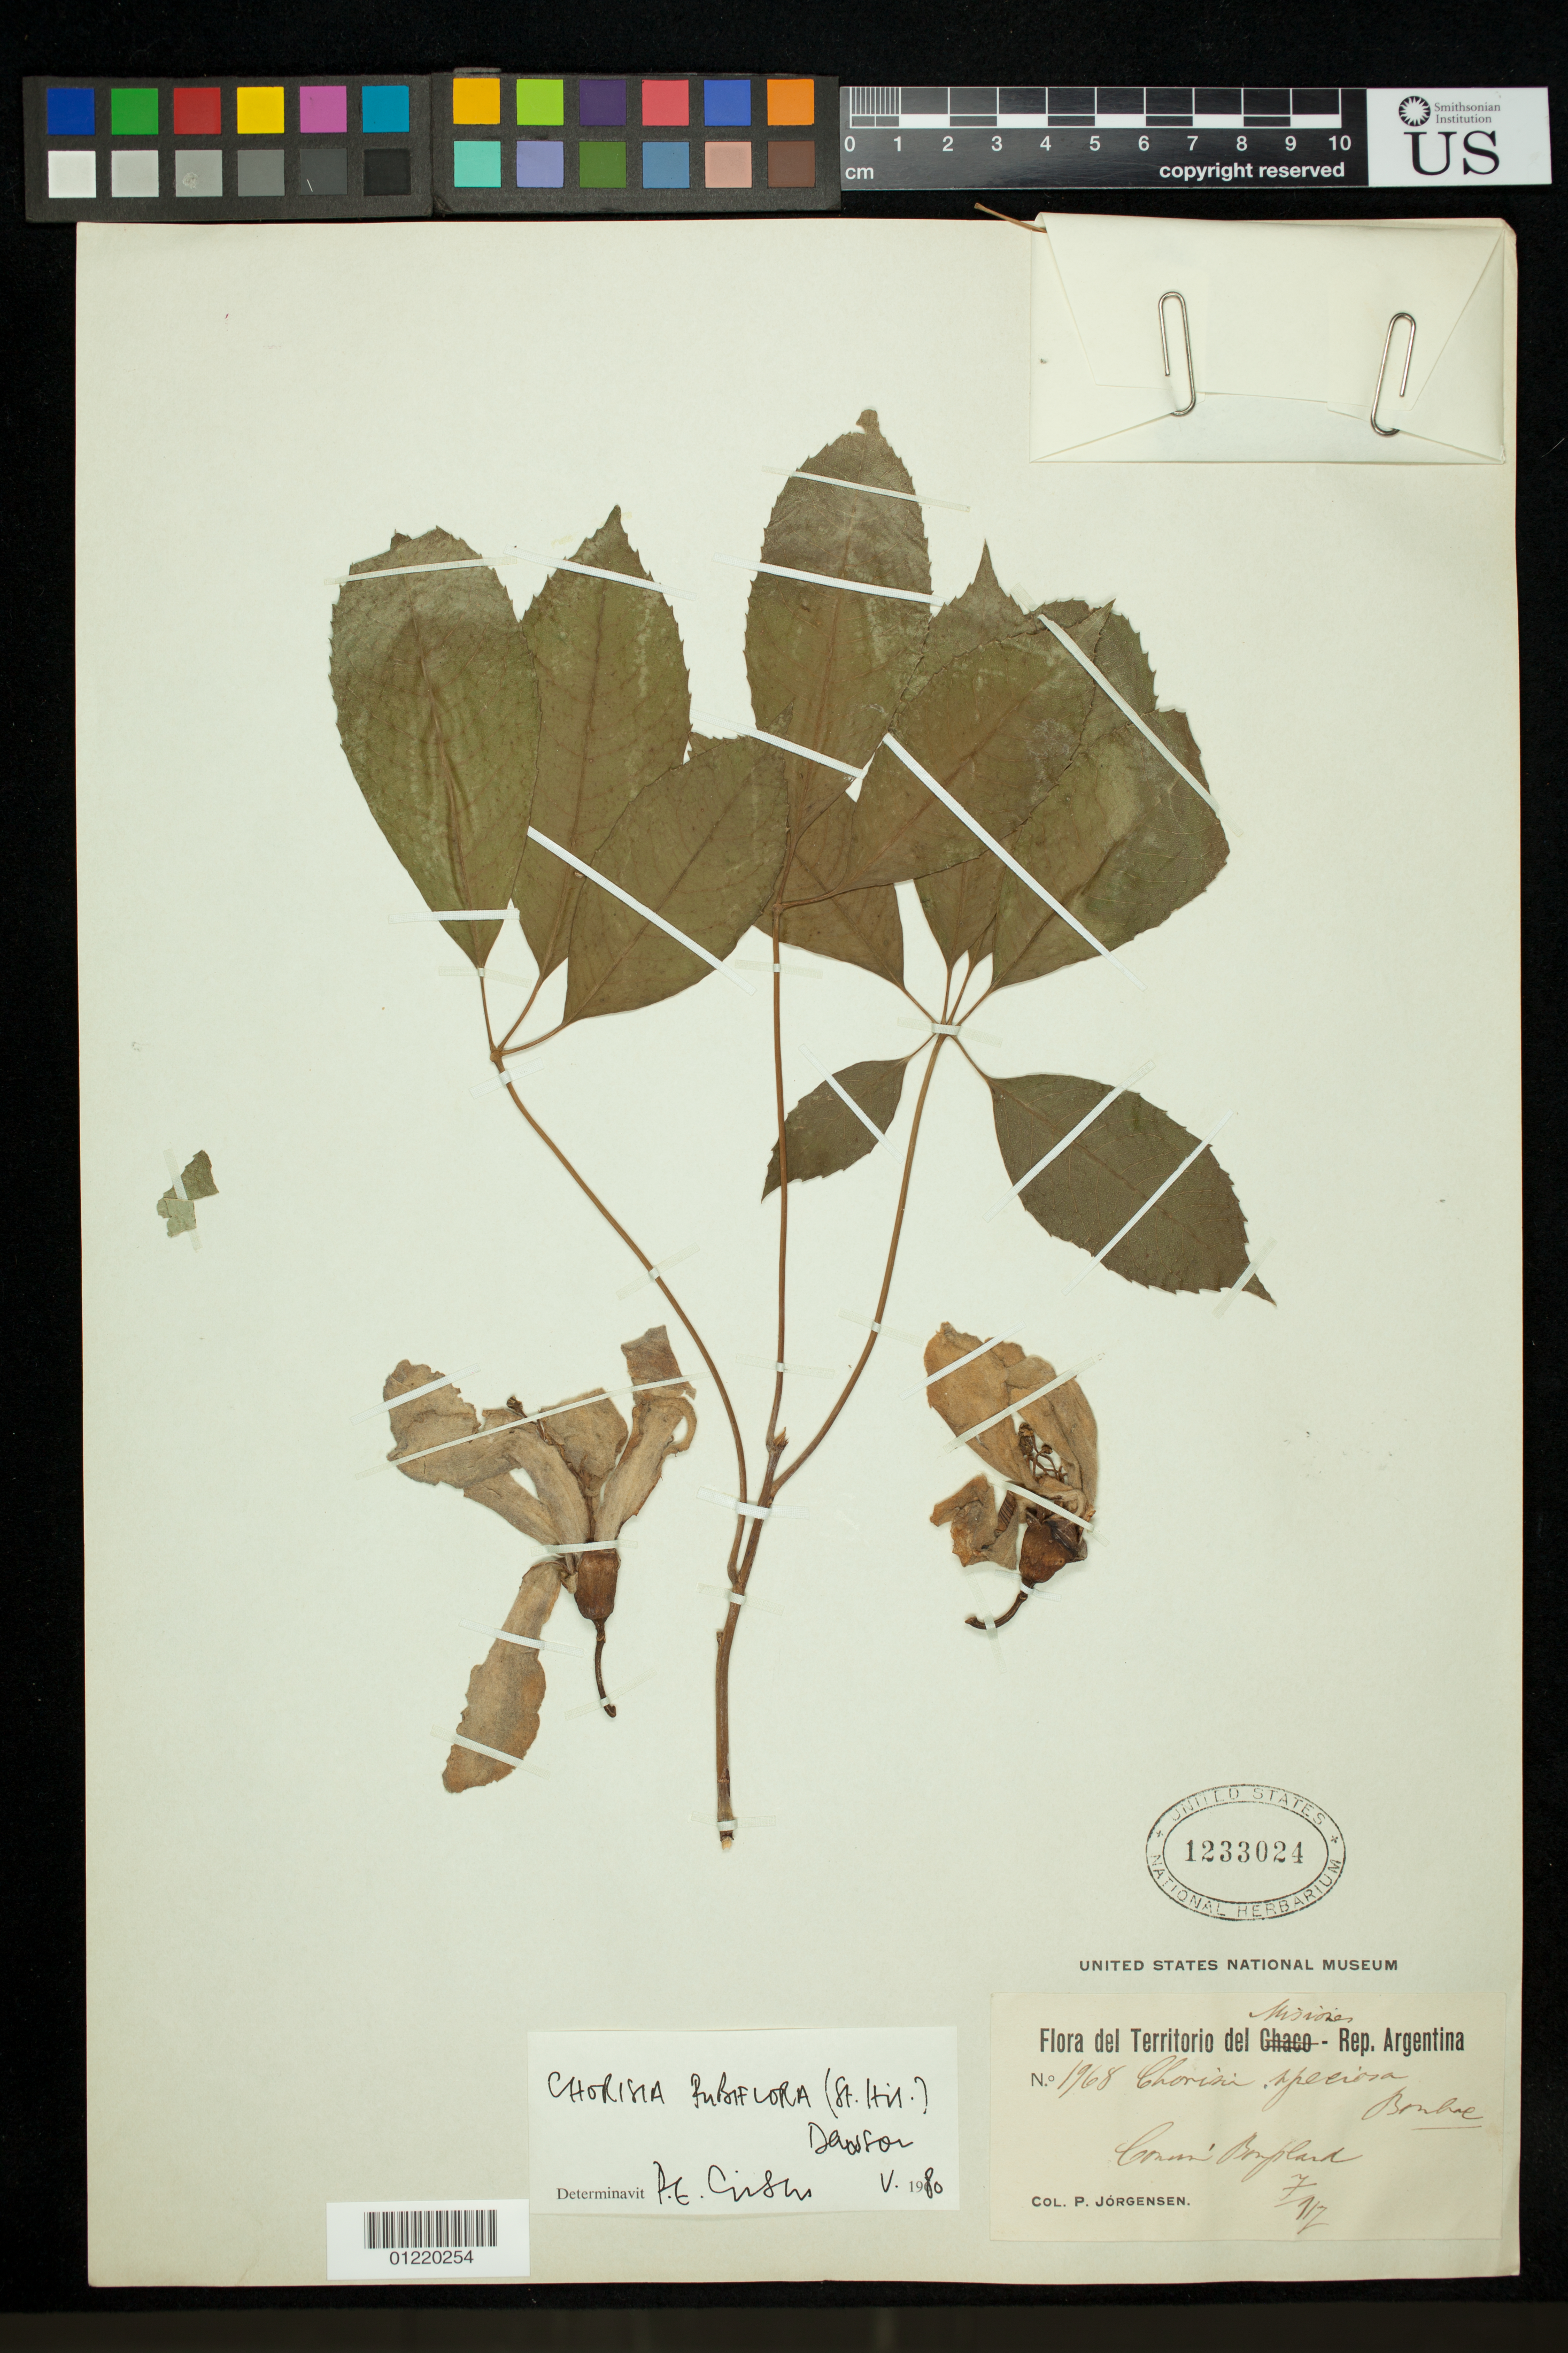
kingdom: Plantae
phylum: Tracheophyta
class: Magnoliopsida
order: Malvales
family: Malvaceae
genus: Ceiba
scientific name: Ceiba pubiflora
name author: (A. St.-Hil.) K. Schum.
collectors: P. Jorgensen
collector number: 1968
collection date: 1917-07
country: Argentina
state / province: Corrientes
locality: Misiones. Común Bompland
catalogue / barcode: US 1233024